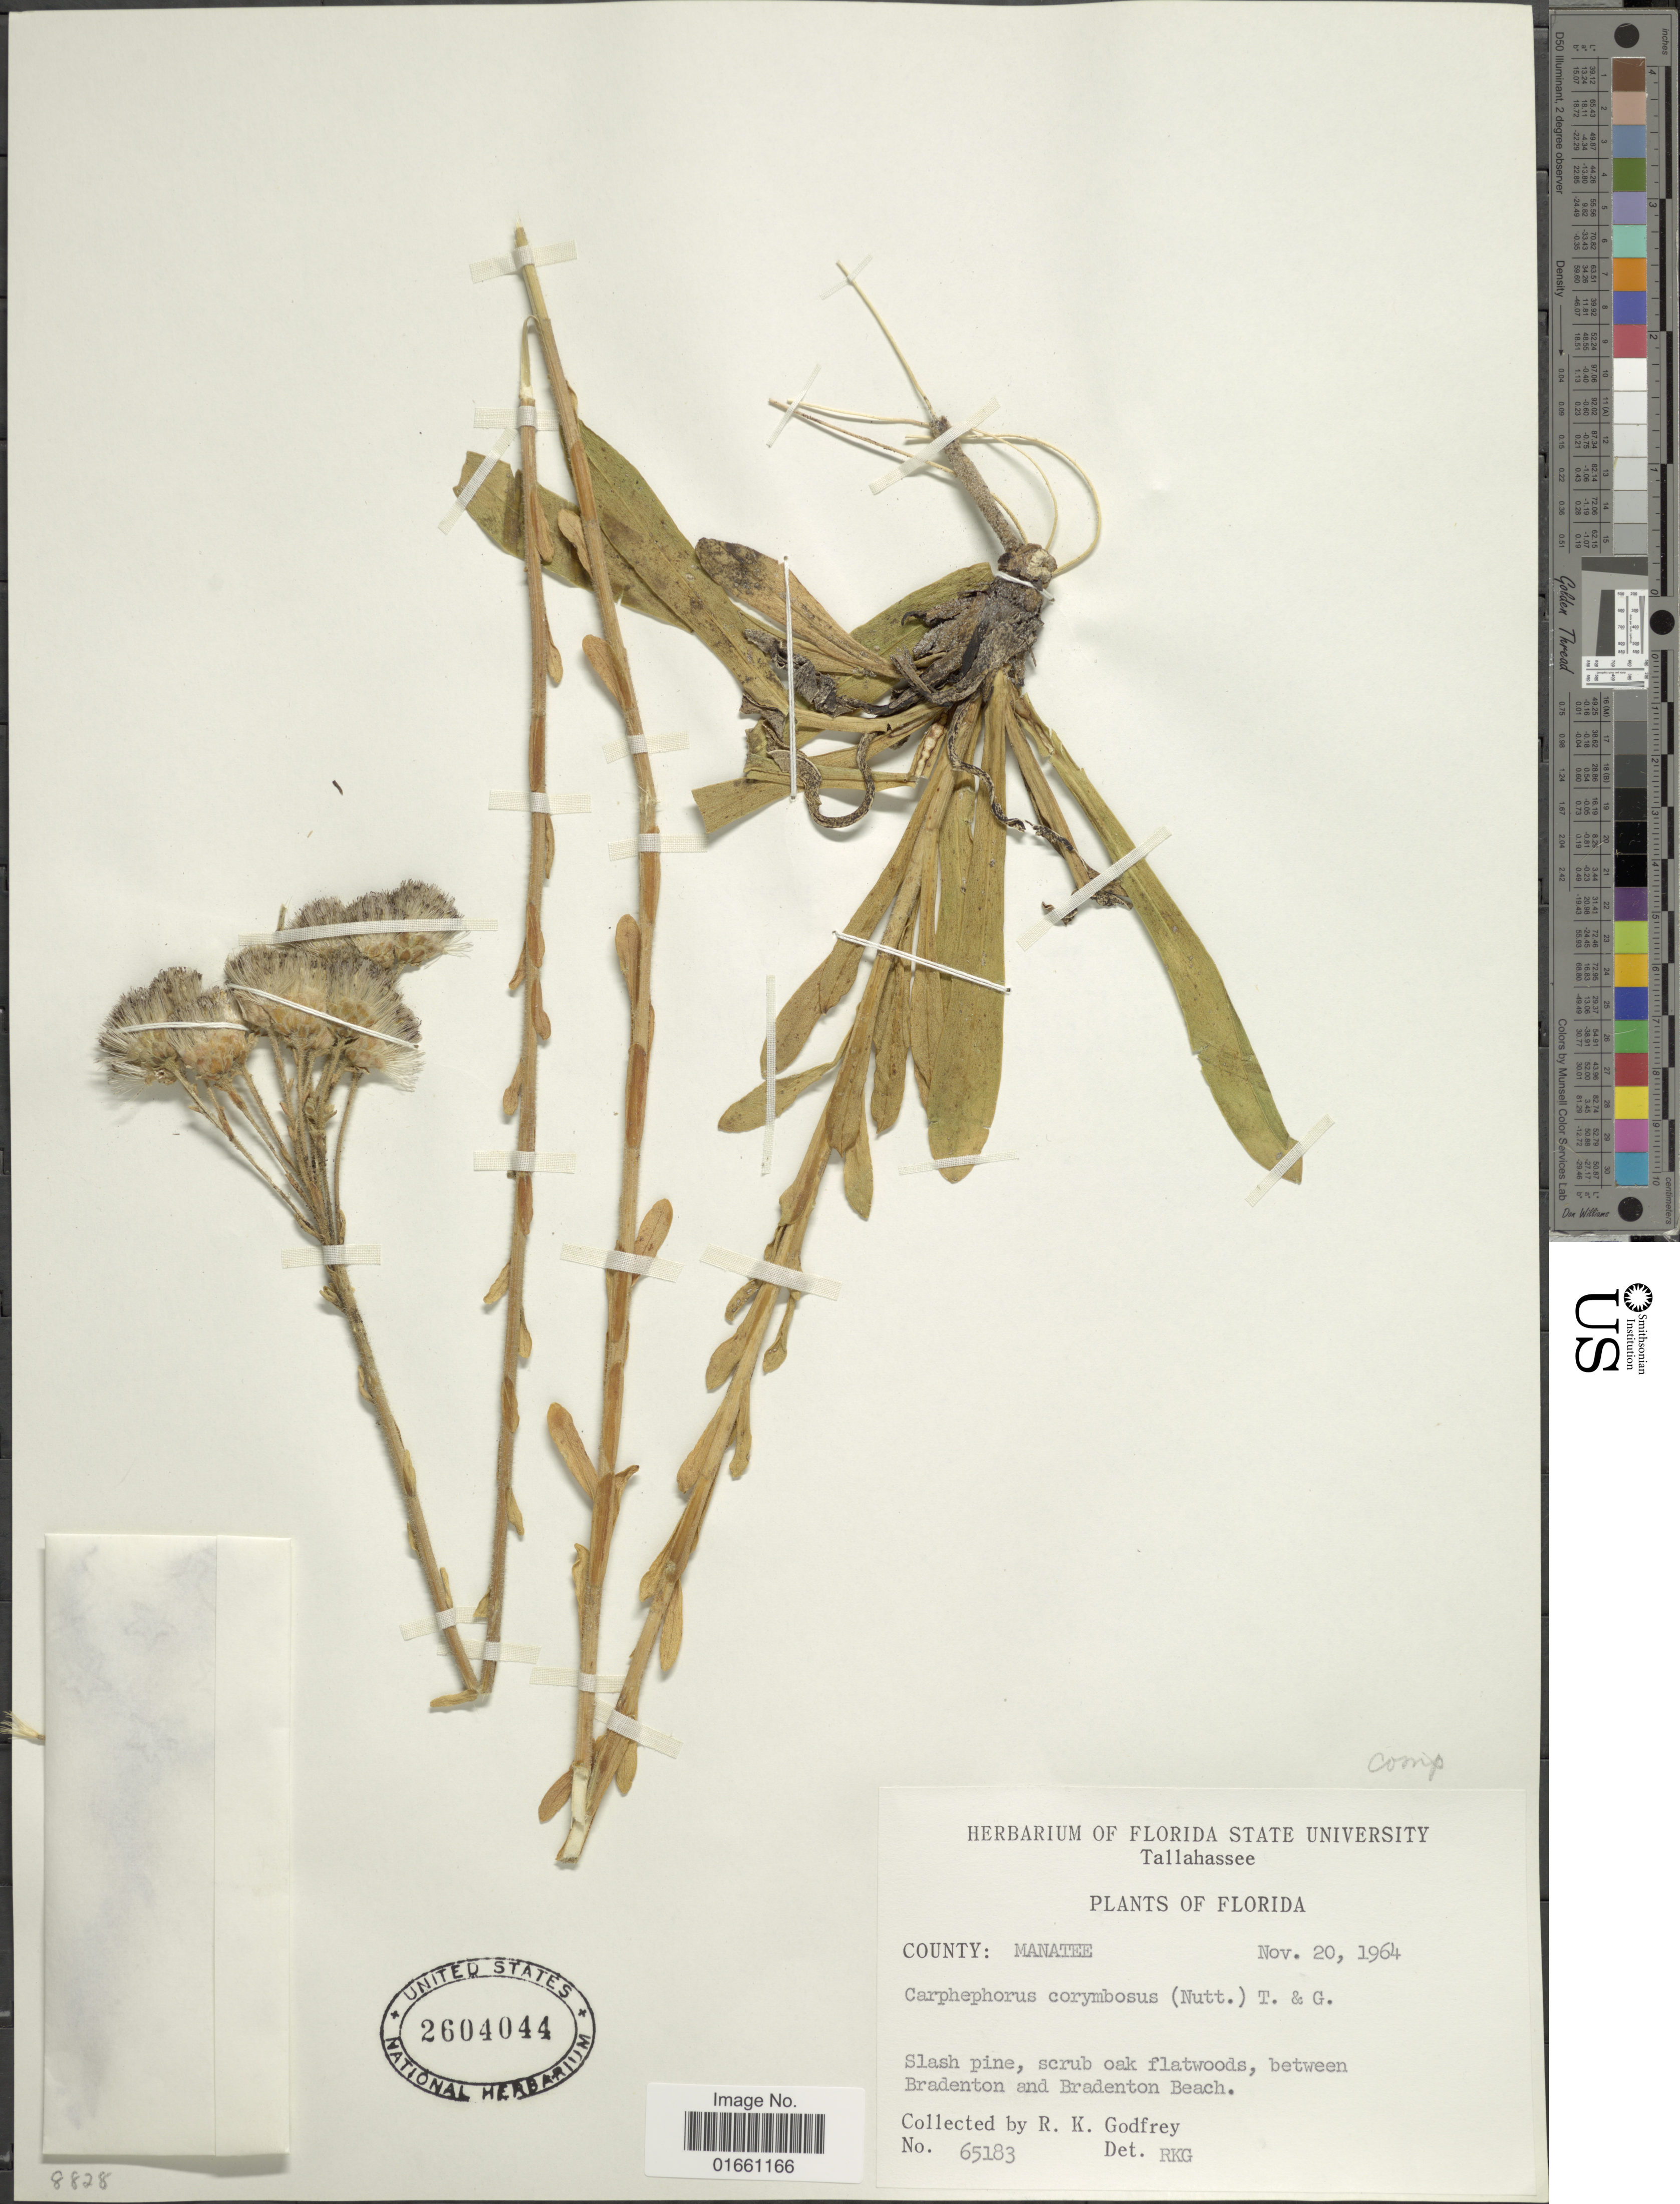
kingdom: Plantae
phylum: Tracheophyta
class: Magnoliopsida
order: Asterales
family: Asteraceae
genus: Carphephorus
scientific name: Carphephorus corymbosus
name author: (Nutt.) Torr. & A. Gray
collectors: R. K. Godfrey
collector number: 65183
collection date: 1964-11-20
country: United States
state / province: Florida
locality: County: Manatee, Between Brandenton and Brandenton Beach.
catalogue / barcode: US 2604044